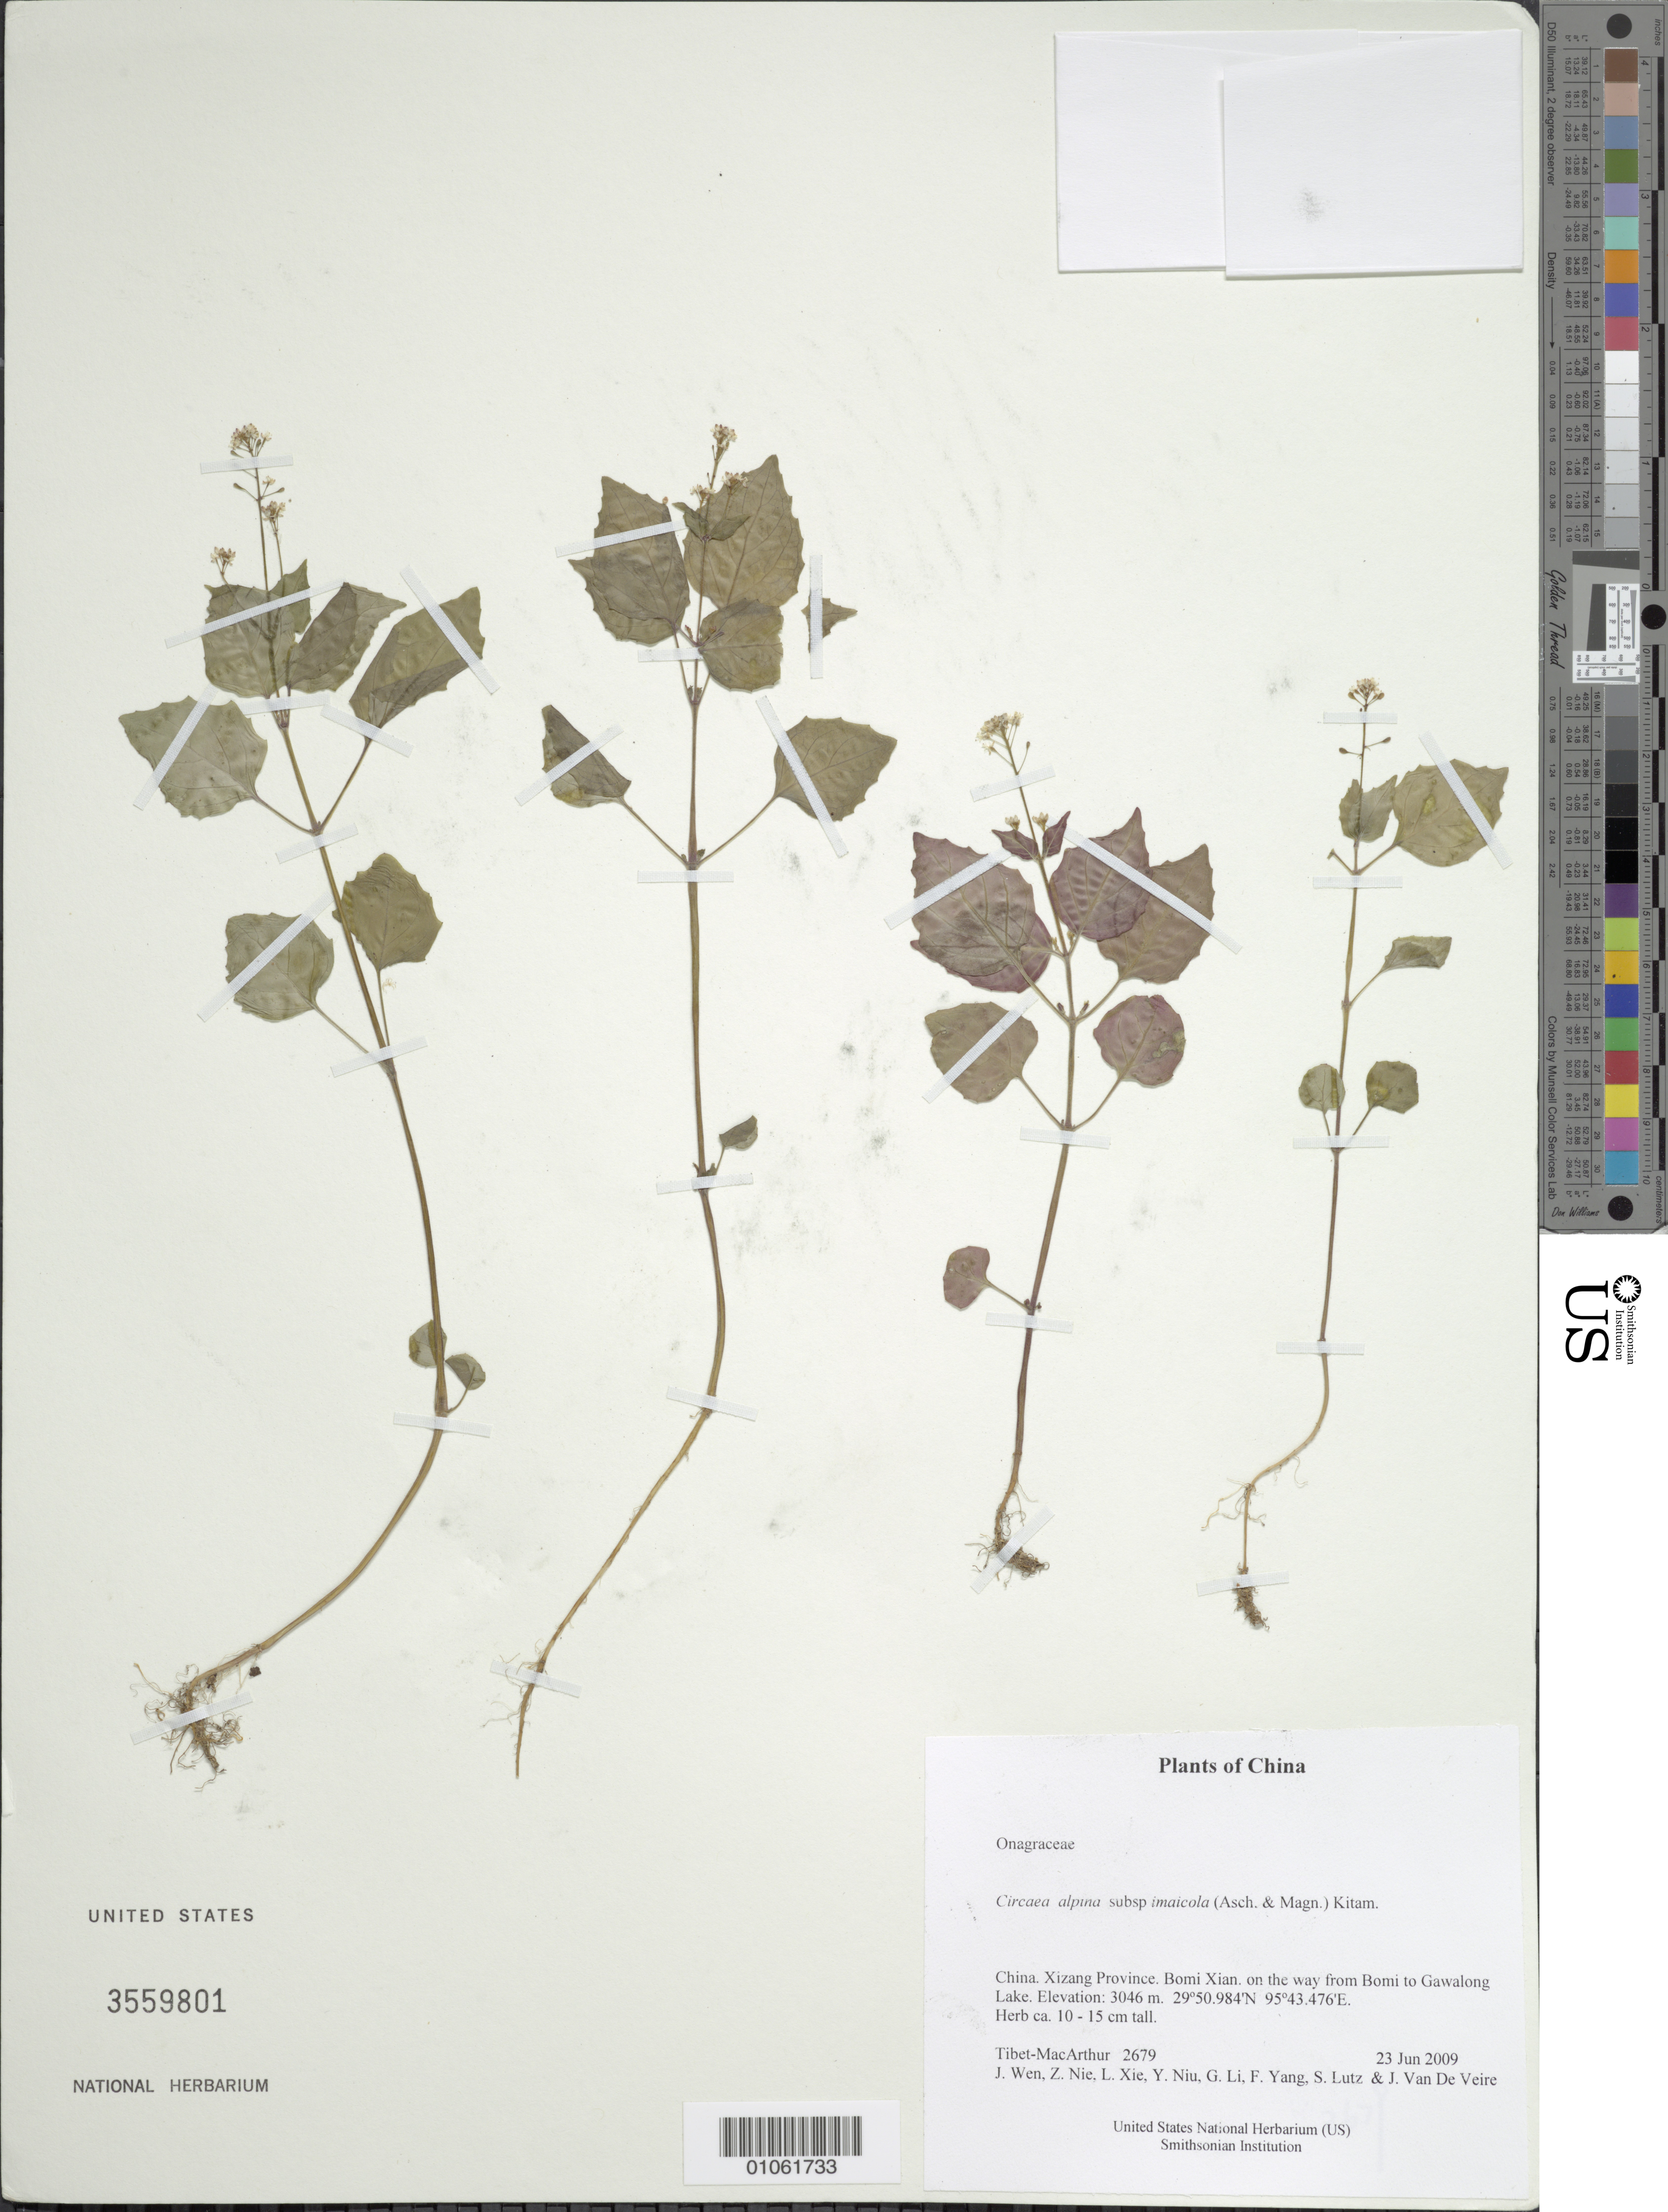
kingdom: Plantae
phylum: Tracheophyta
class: Magnoliopsida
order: Myrtales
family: Onagraceae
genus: Circaea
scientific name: Circaea alpina subsp. imaicola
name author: (Asch. & Magnus) Kitam.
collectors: Tibet-MacArthur, J. Wen, Z. Nie, L. Xie, Y. Niu, G. Li, F. Yang, S. Lutz & J. Van De Veire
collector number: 2679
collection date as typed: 23 Jun 2009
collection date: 2009-06-23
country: China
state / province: Xizang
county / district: Bomi Xian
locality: on the way from Bomi to Gawalong Lake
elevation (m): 3046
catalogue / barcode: US 3559801